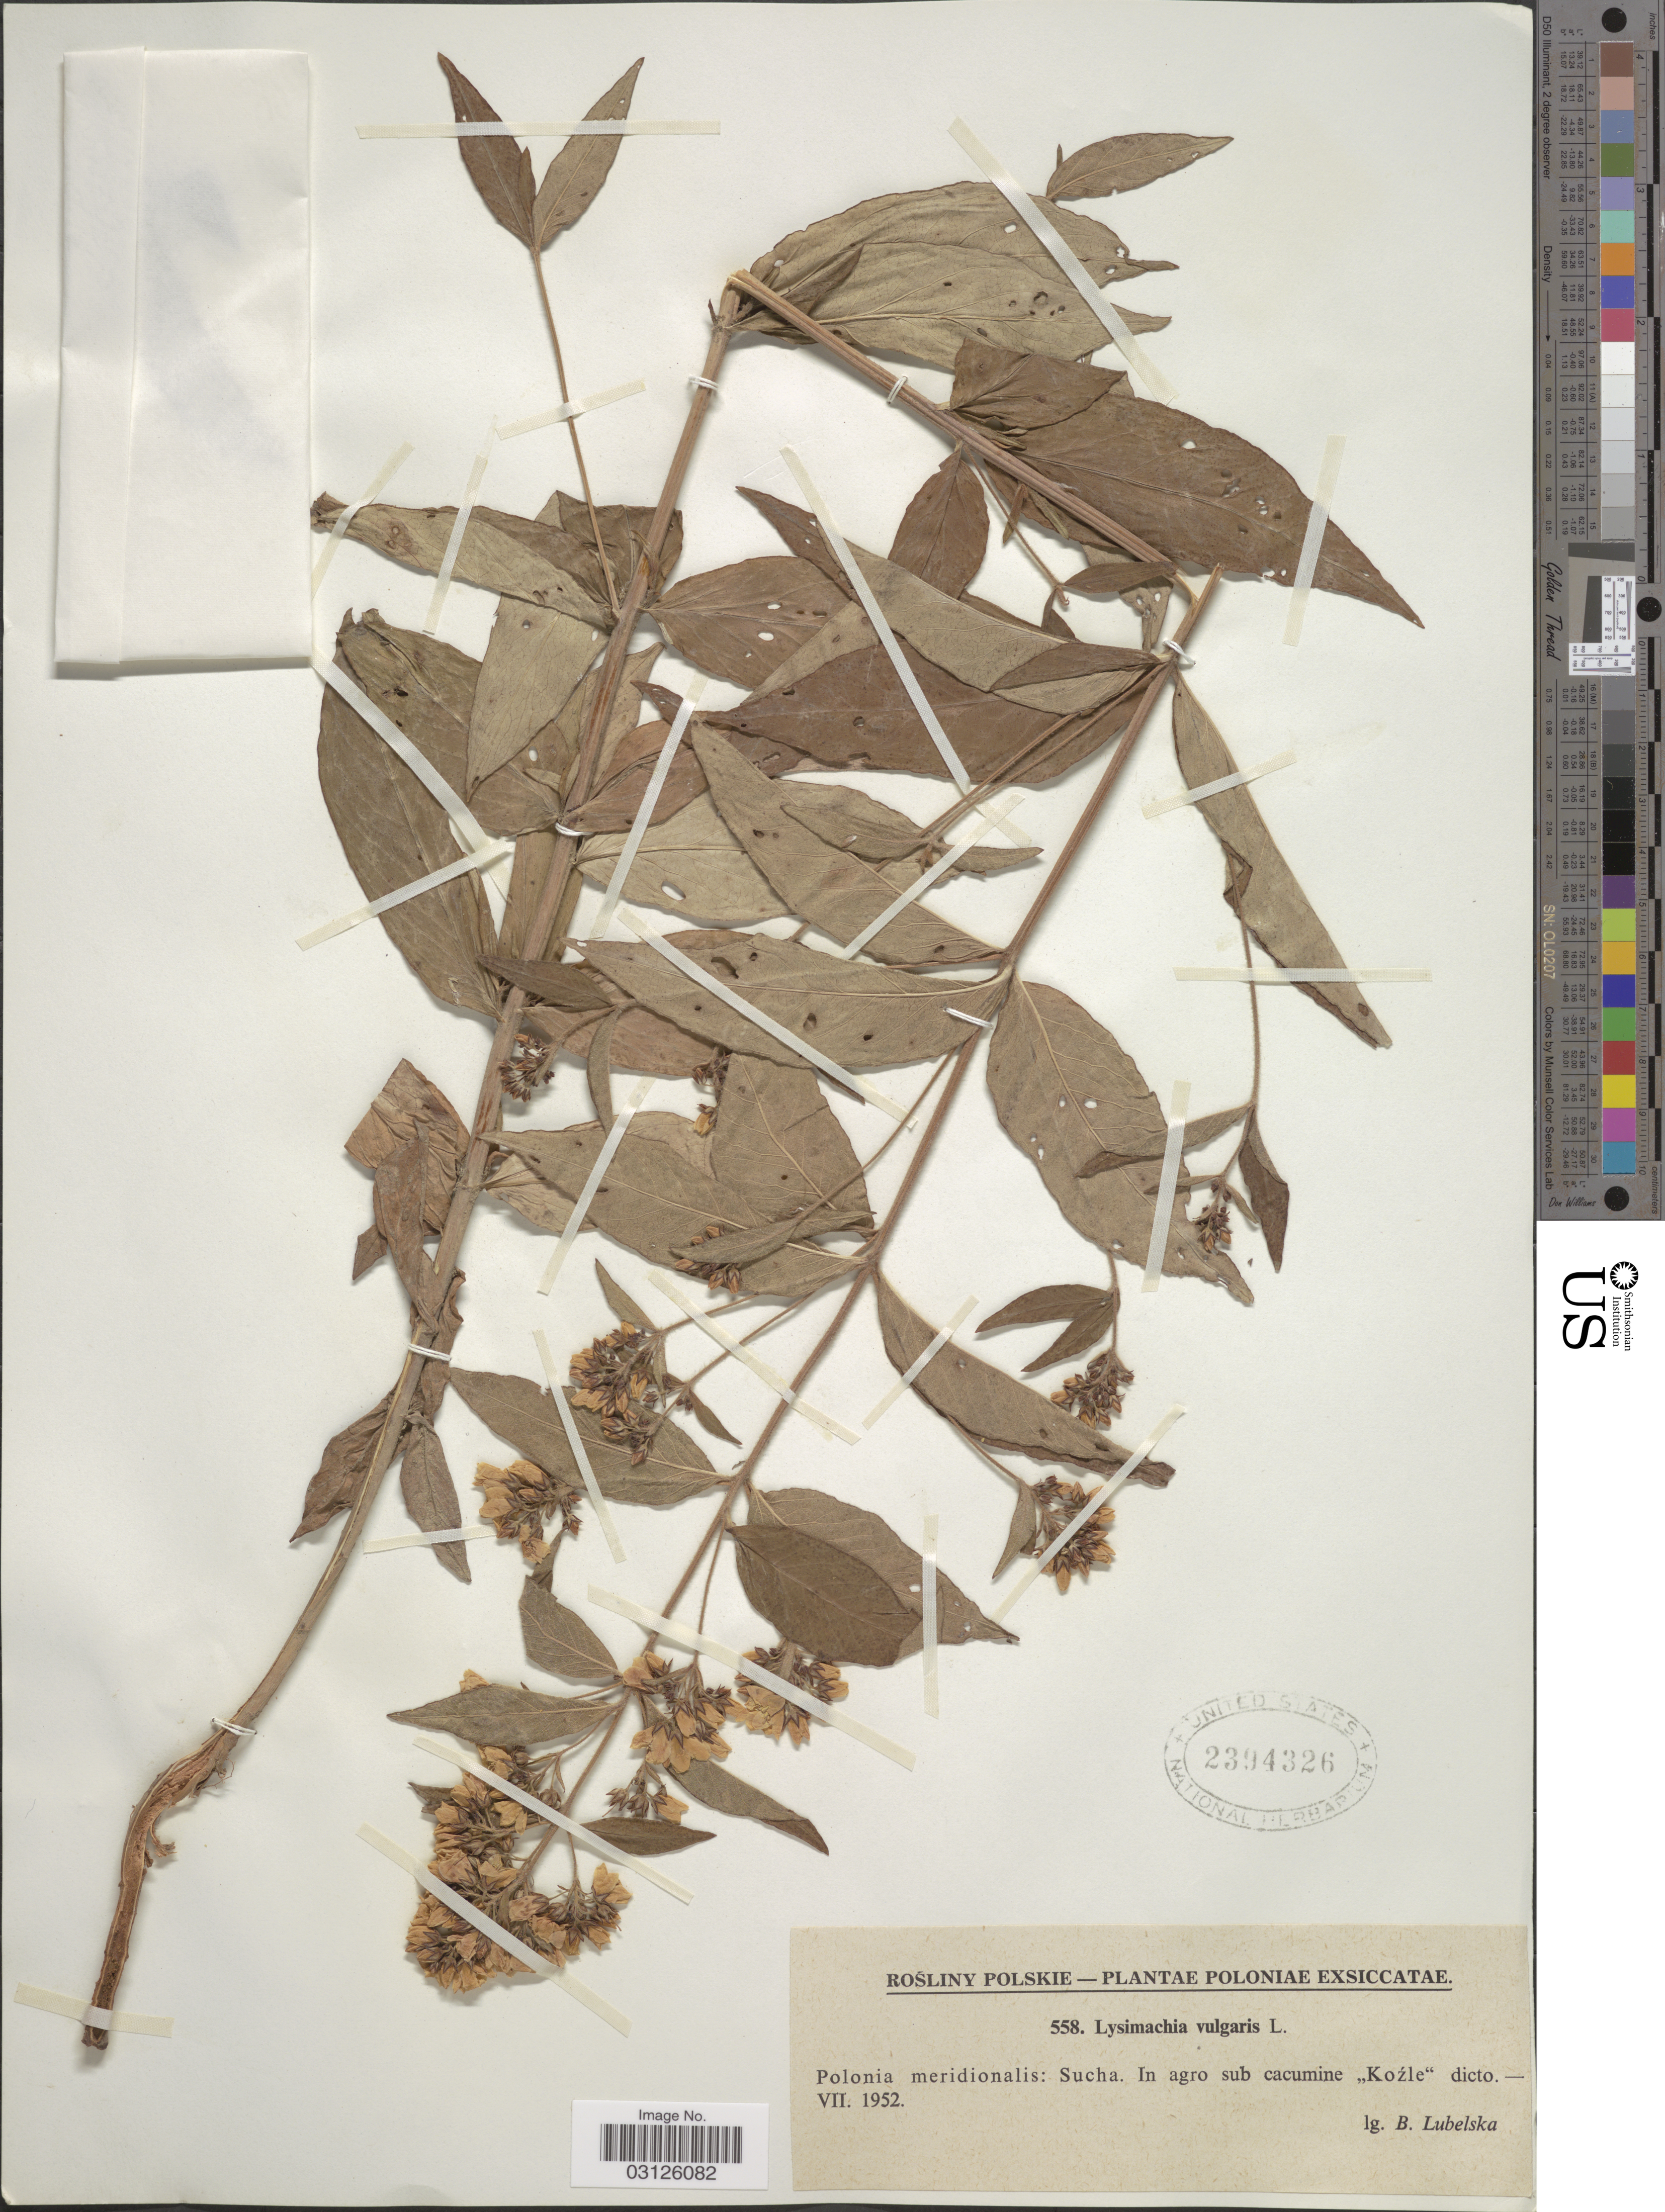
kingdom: Plantae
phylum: Tracheophyta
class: Magnoliopsida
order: Ericales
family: Primulaceae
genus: Lysimachia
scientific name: Lysimachia thyrsiflora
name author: L.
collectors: B. Lubelska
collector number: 558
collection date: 1952-07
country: Poland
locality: Polonia meridionalis: Sucha. In agro sub cacumine "Kozle".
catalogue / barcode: US 2394326